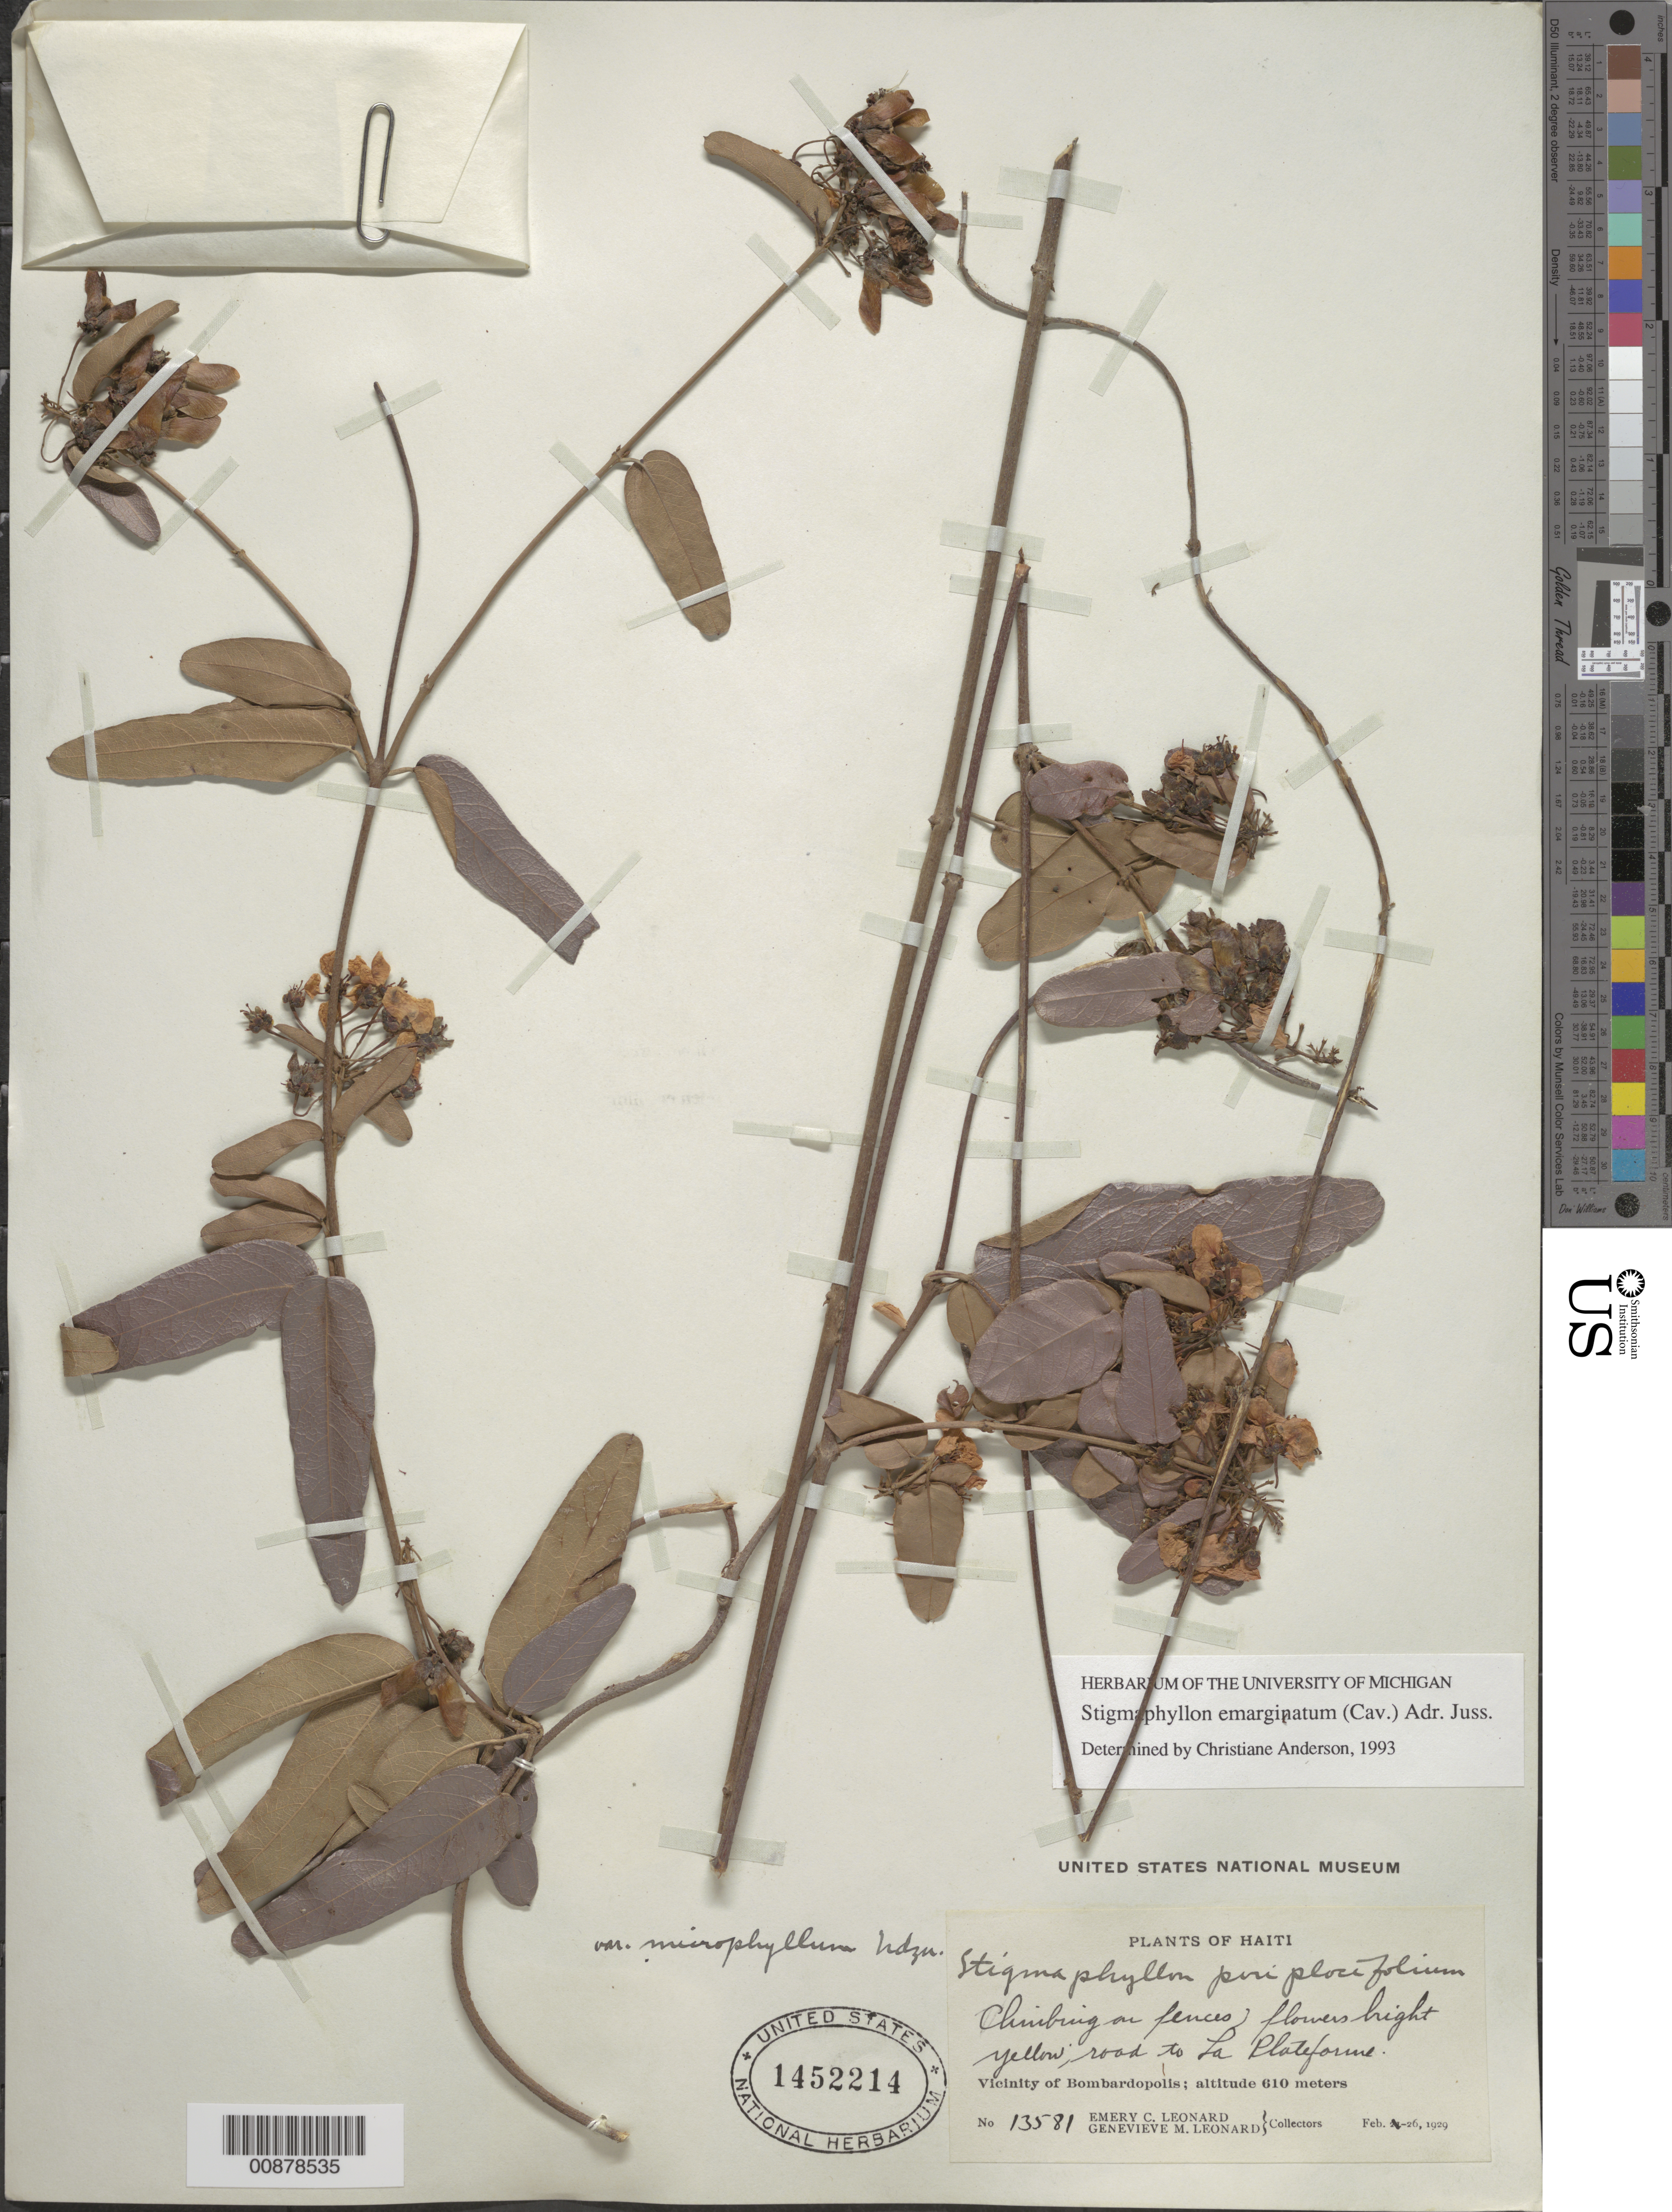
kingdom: Plantae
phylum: Tracheophyta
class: Magnoliopsida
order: Malpighiales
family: Malpighiaceae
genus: Stigmaphyllon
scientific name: Stigmaphyllon emarginatum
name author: (Cav.) A. Juss.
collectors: E. C. Leonard & G. M. Leonard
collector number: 13581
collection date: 1929-02-26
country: Haiti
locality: Road to La Plateforme. Vicinity of Bombardopolis.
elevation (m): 610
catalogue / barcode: US 1452214